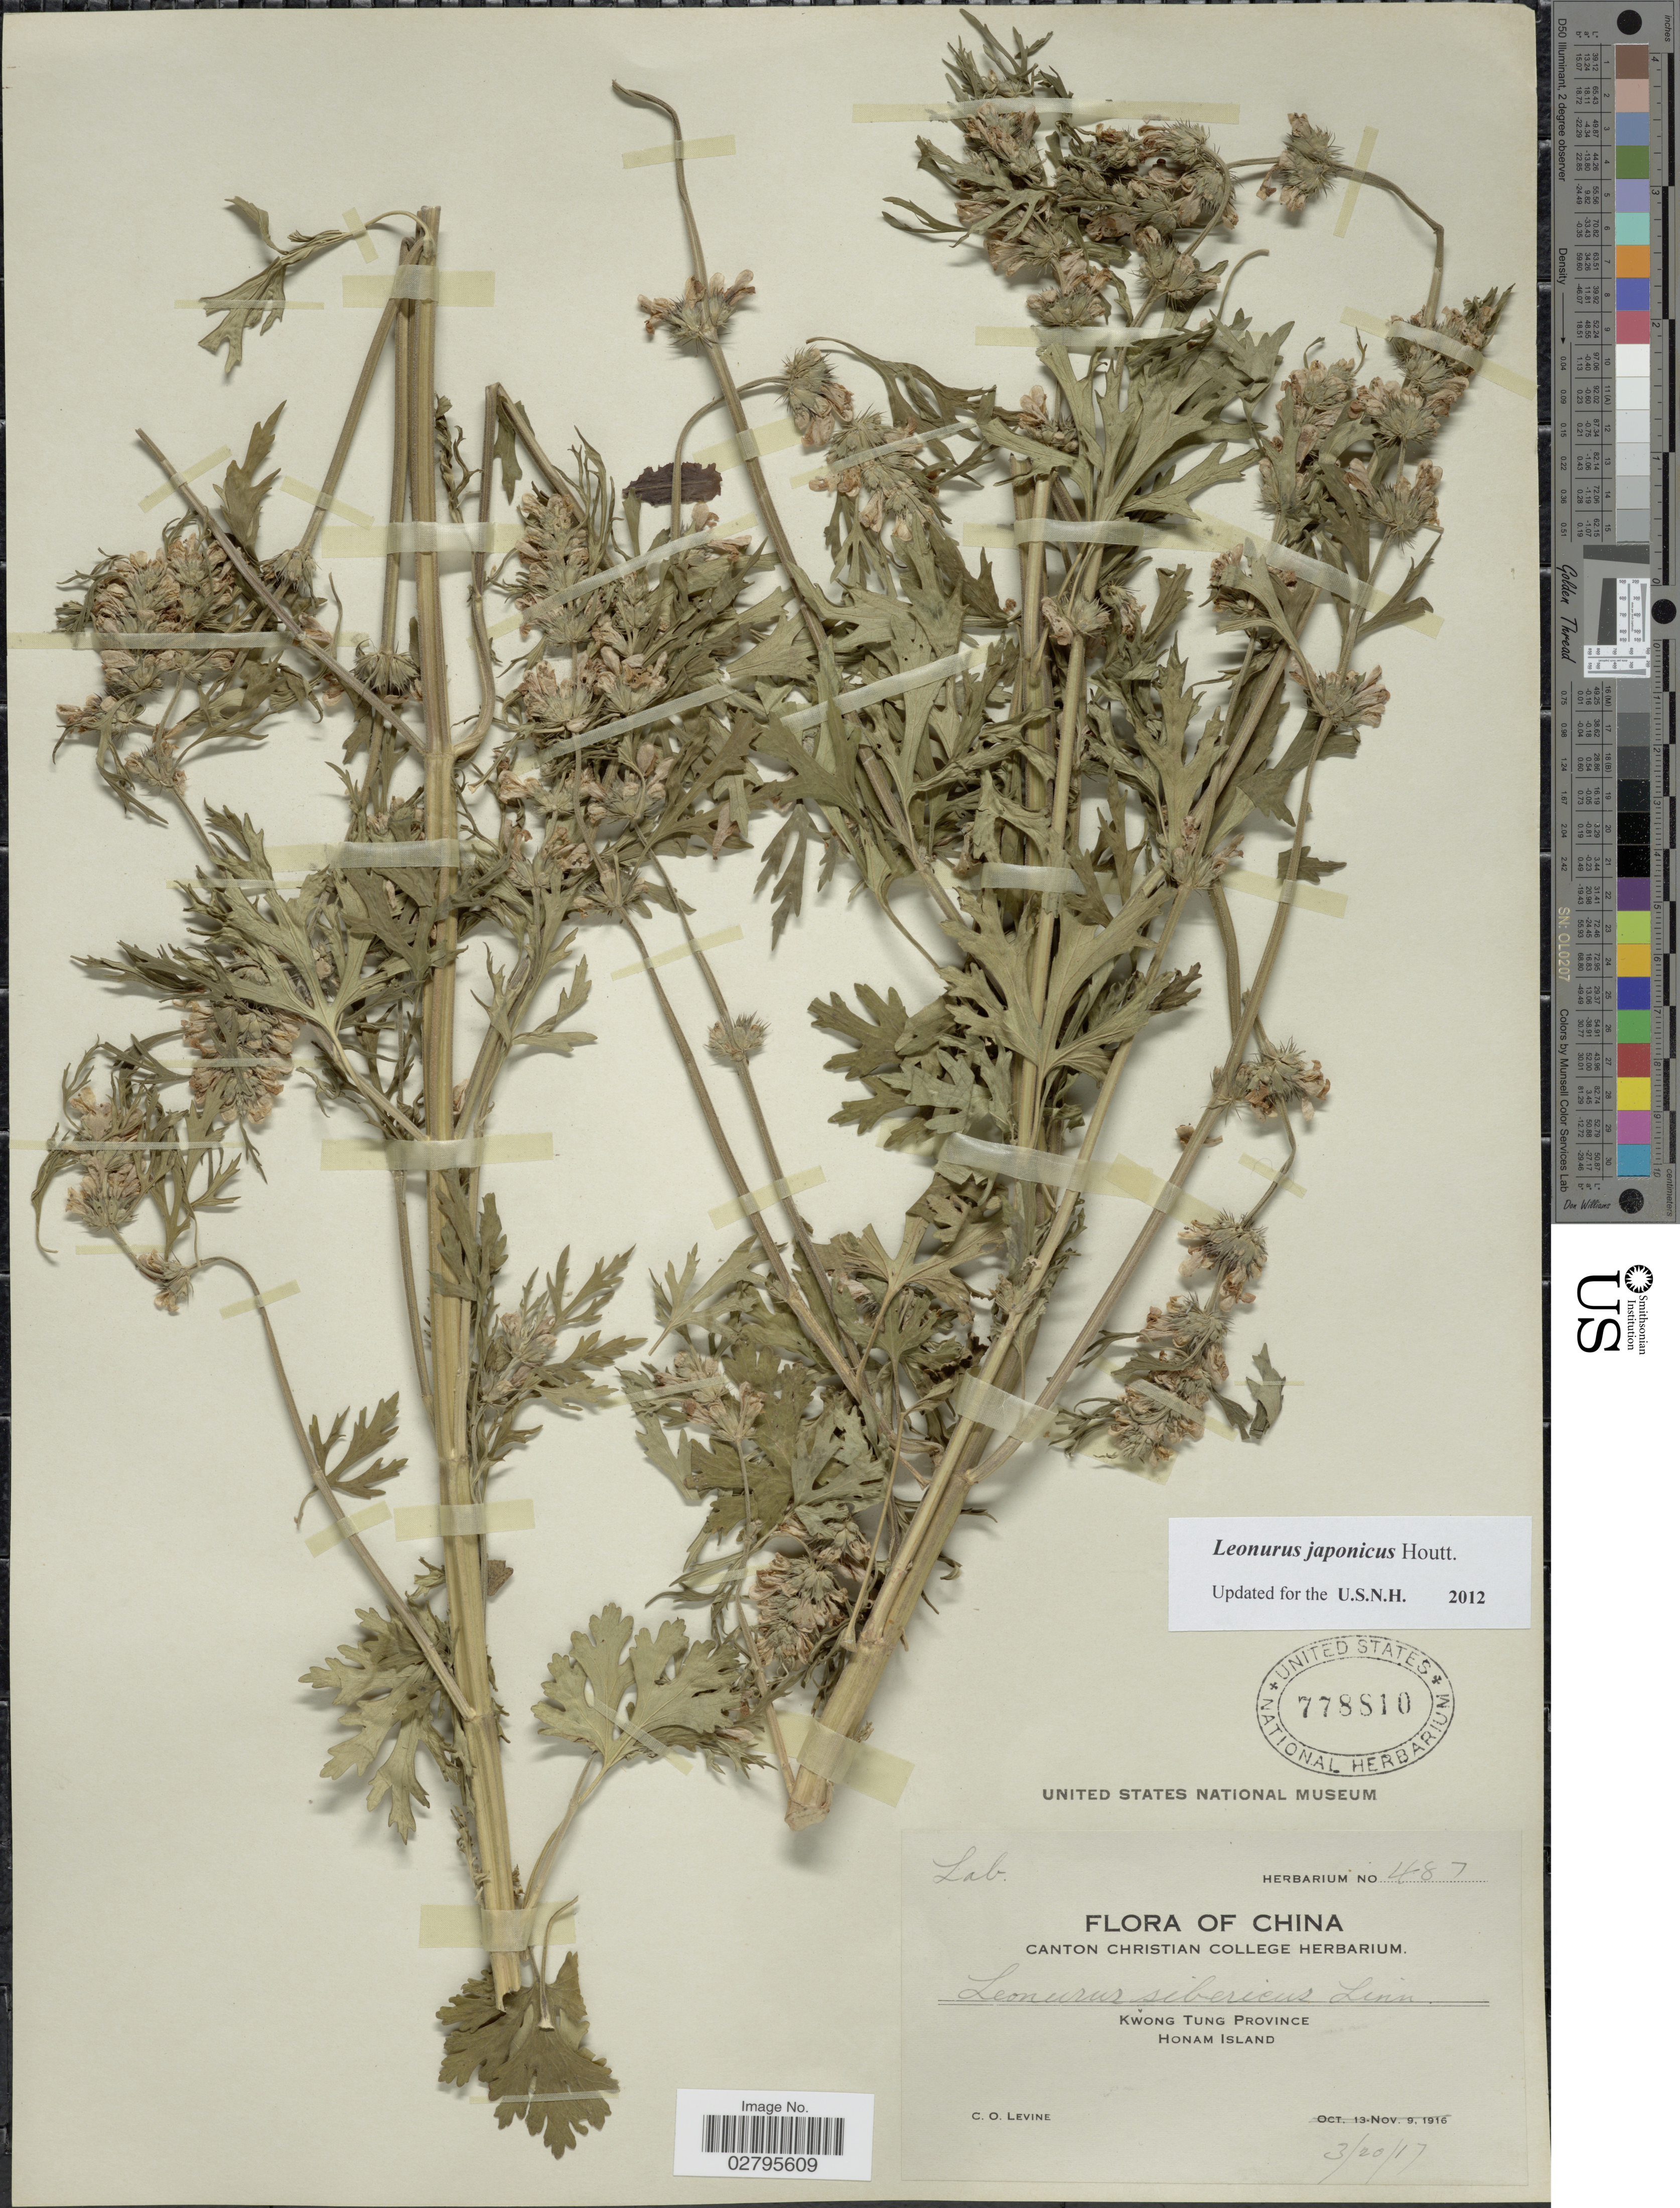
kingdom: Plantae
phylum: Tracheophyta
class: Magnoliopsida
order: Lamiales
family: Lamiaceae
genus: Leonurus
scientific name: Leonurus japonicus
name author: Houtt.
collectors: C. O. Levine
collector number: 487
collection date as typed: Transcribed d/m/y: 20/3/17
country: China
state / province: Guangdong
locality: Kwong Tung Province. Honam Island.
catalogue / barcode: US 778810